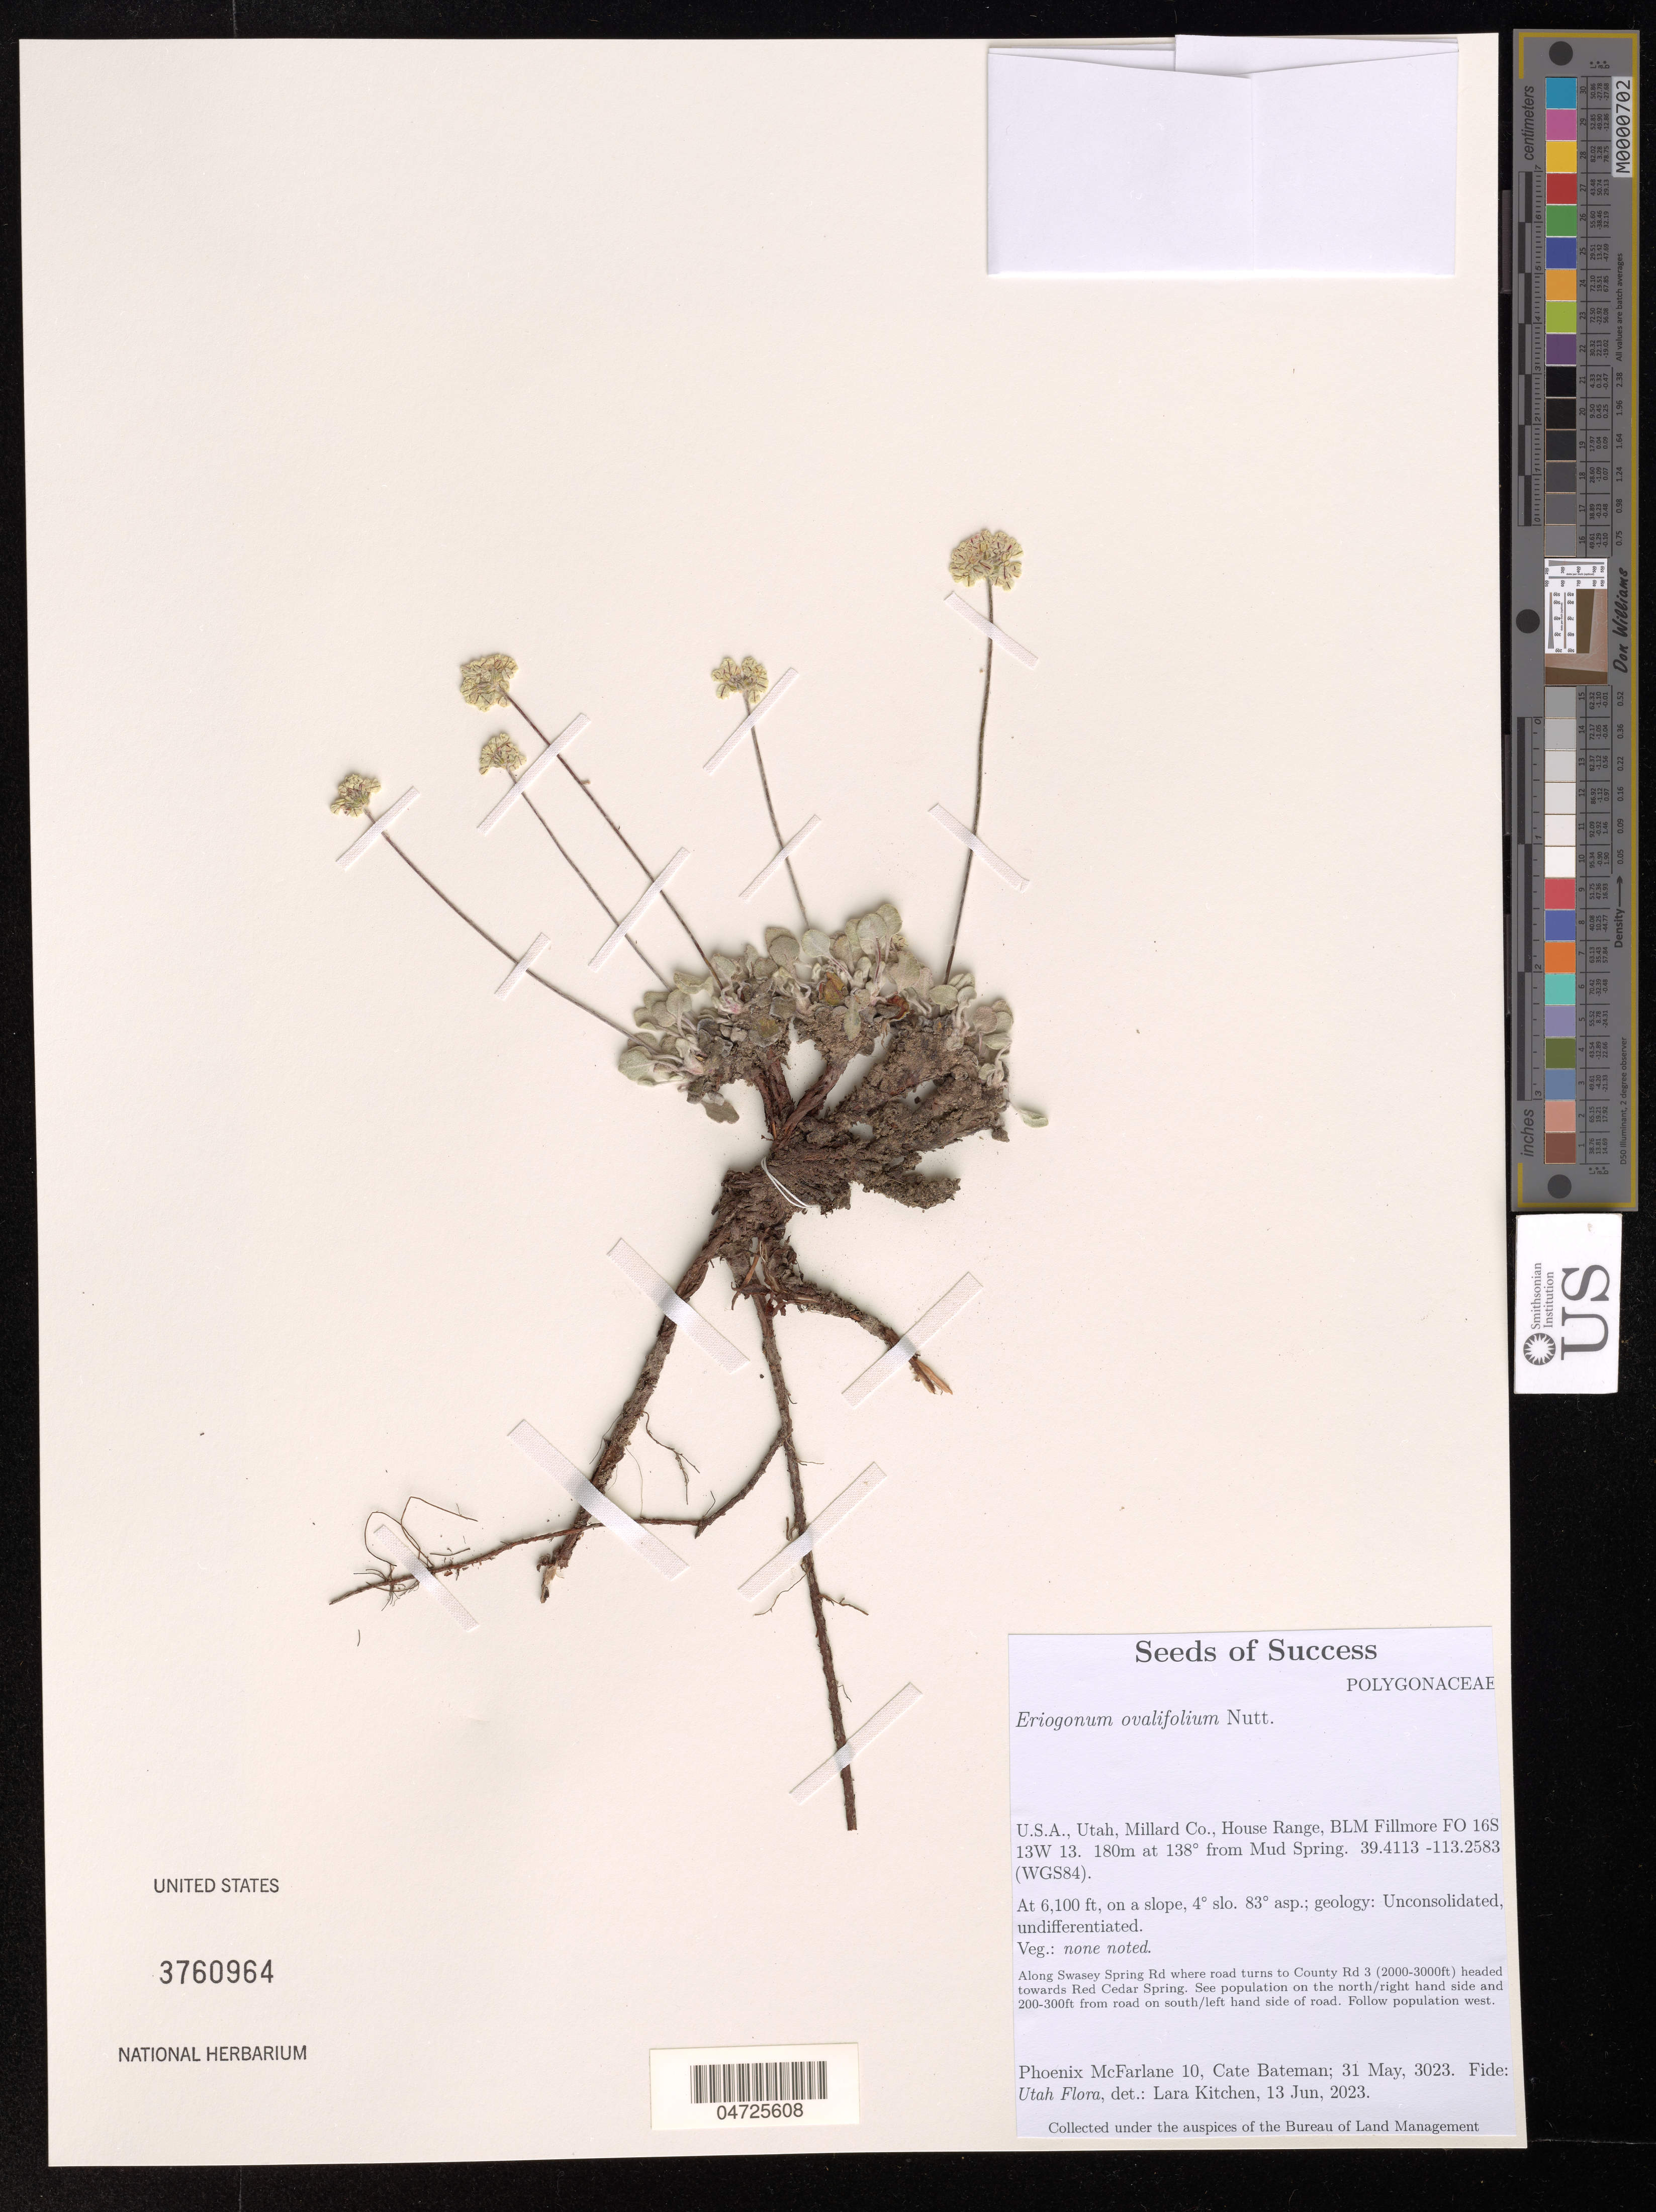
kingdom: Plantae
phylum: Tracheophyta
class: Magnoliopsida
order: Caryophyllales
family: Polygonaceae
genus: Eriogonum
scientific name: Eriogonum ovalifolium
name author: Nutt.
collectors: P. McFarlane & C. Bateman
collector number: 10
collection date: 2023-05-31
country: United States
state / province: Utah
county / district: Millard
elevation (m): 1859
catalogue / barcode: US 3760964